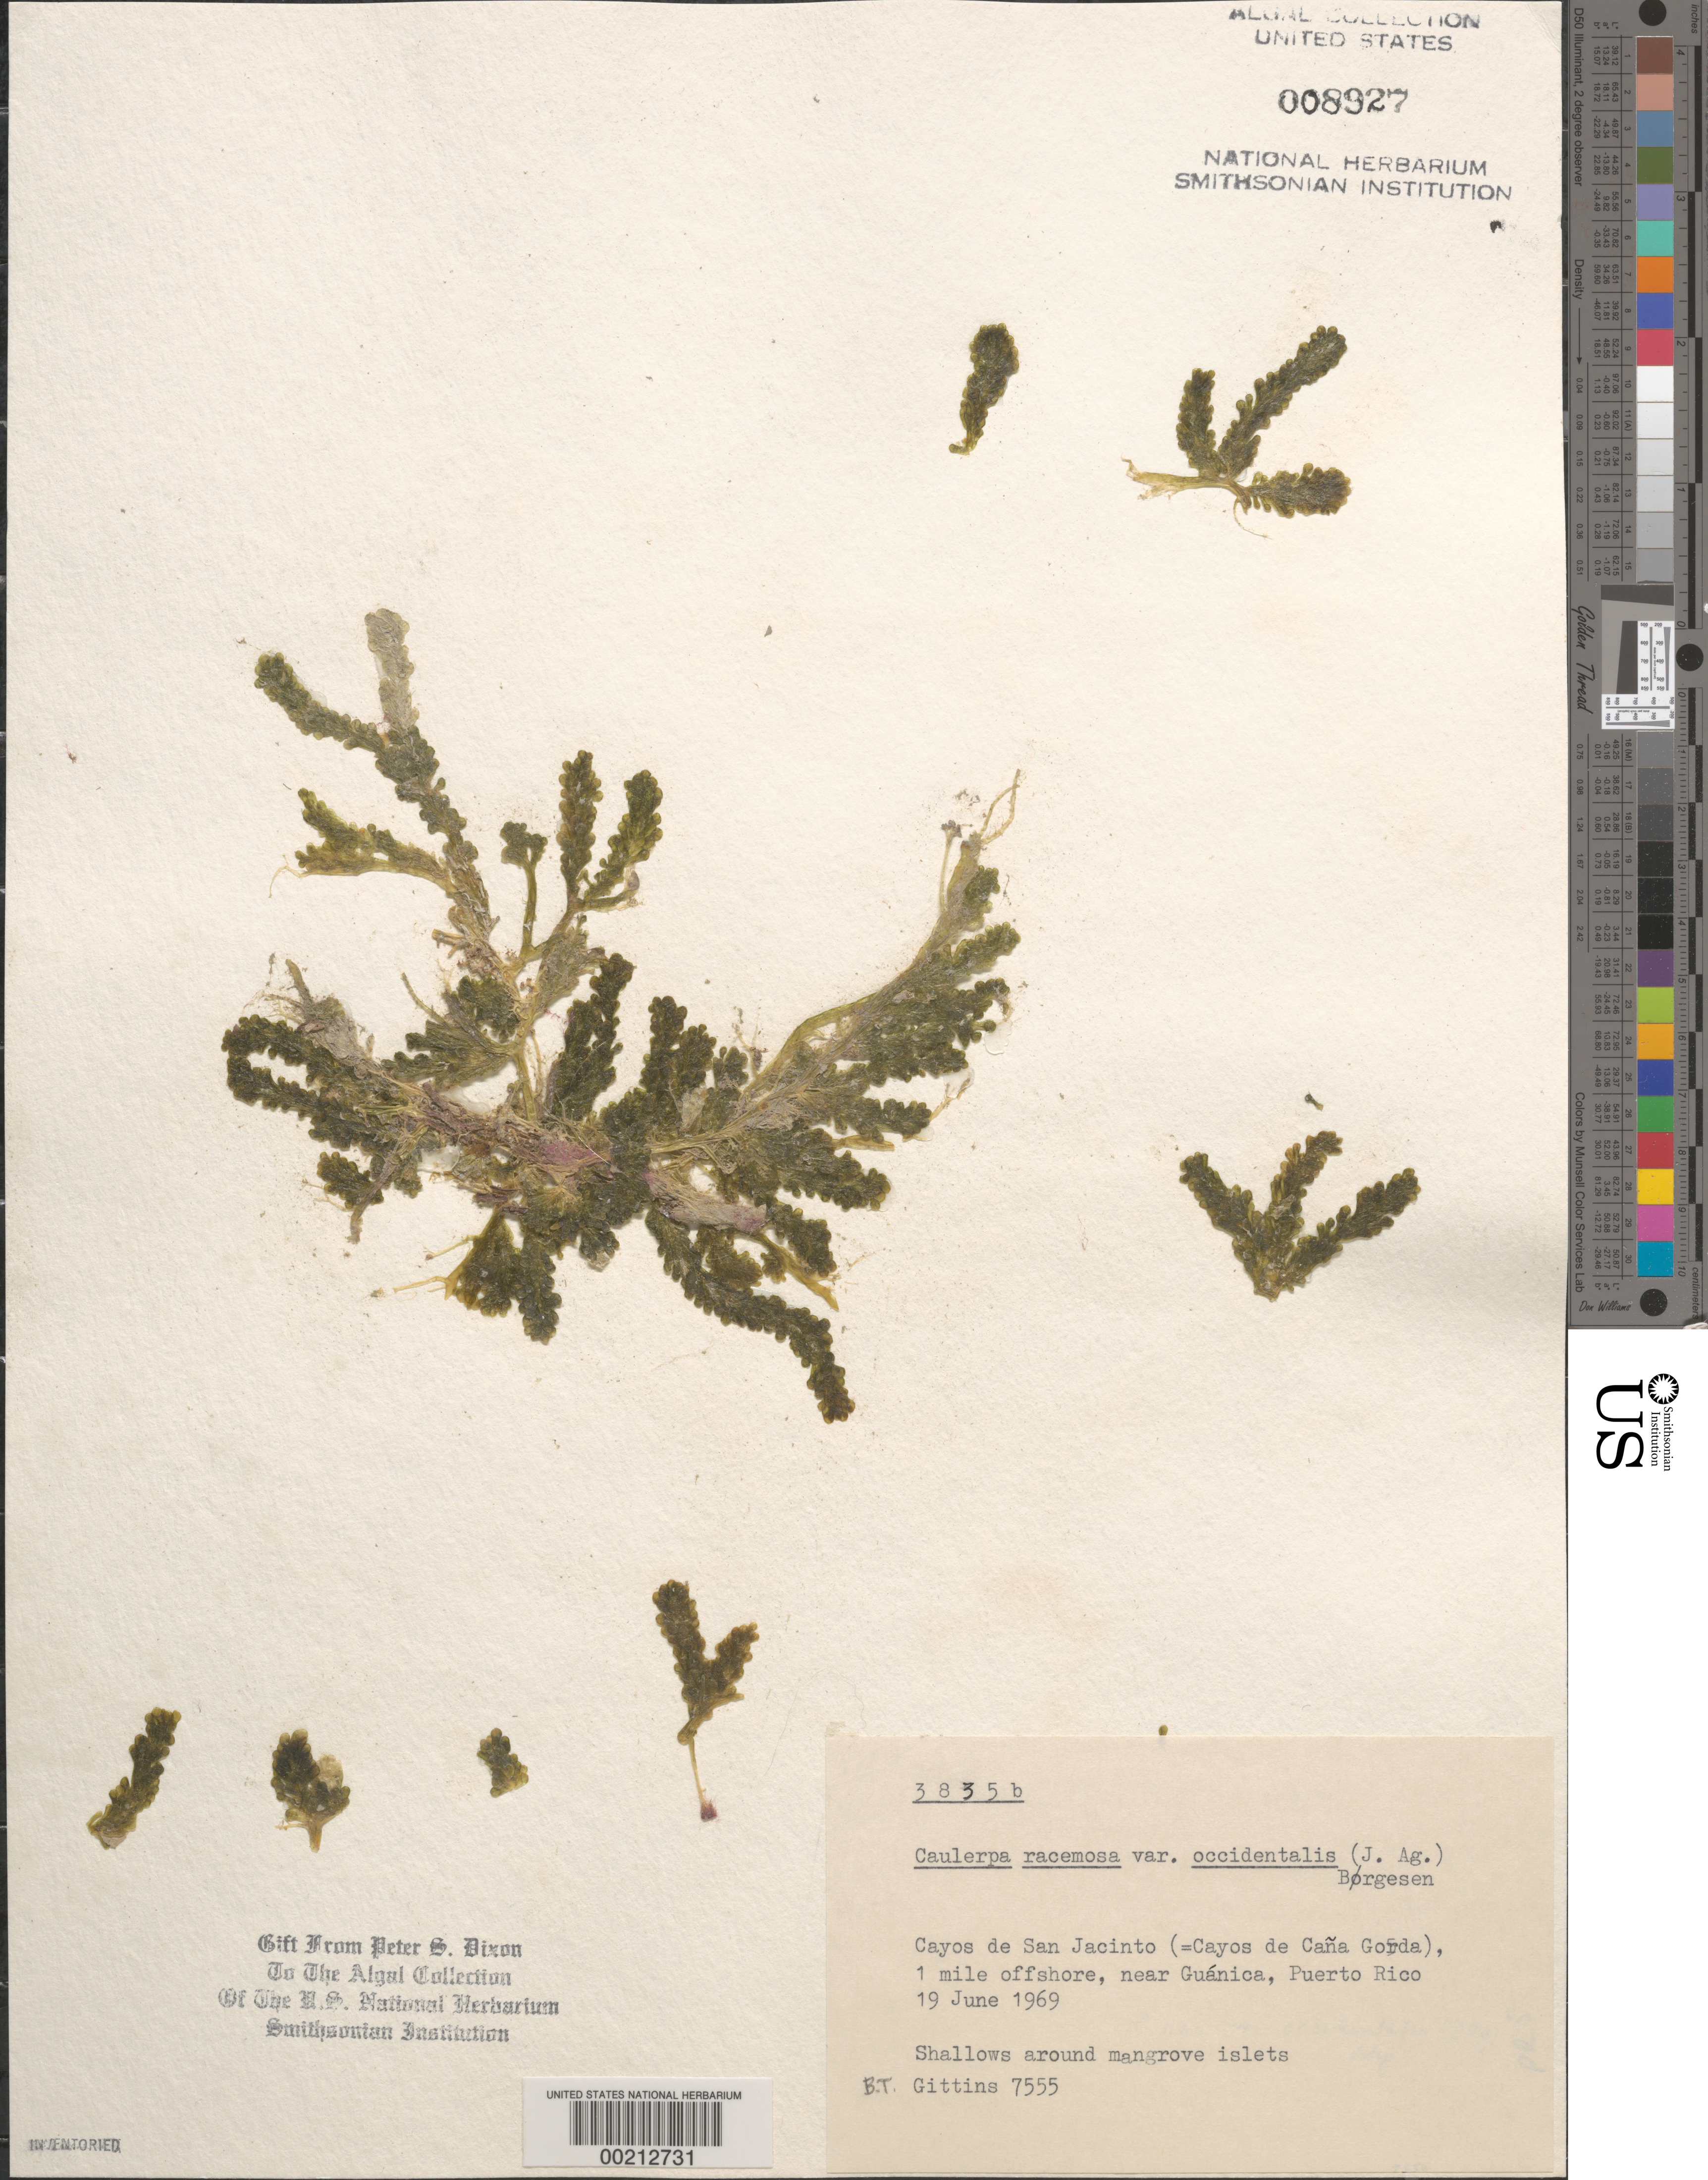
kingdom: Plantae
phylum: Chlorophyta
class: Ulvophyceae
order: Bryopsidales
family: Caulerpaceae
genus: Caulerpa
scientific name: Caulerpa racemosa var. occidentalis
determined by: Dixon, P. S.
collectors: B. Gittins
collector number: BTG 7555 & PSD 3835B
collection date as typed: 19 Jun 1969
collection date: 1969-06-19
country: Puerto Rico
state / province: Guanica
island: Cayos de San Jacinto (Cayos de Cana Gorda)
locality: Near Guanica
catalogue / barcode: US 8927